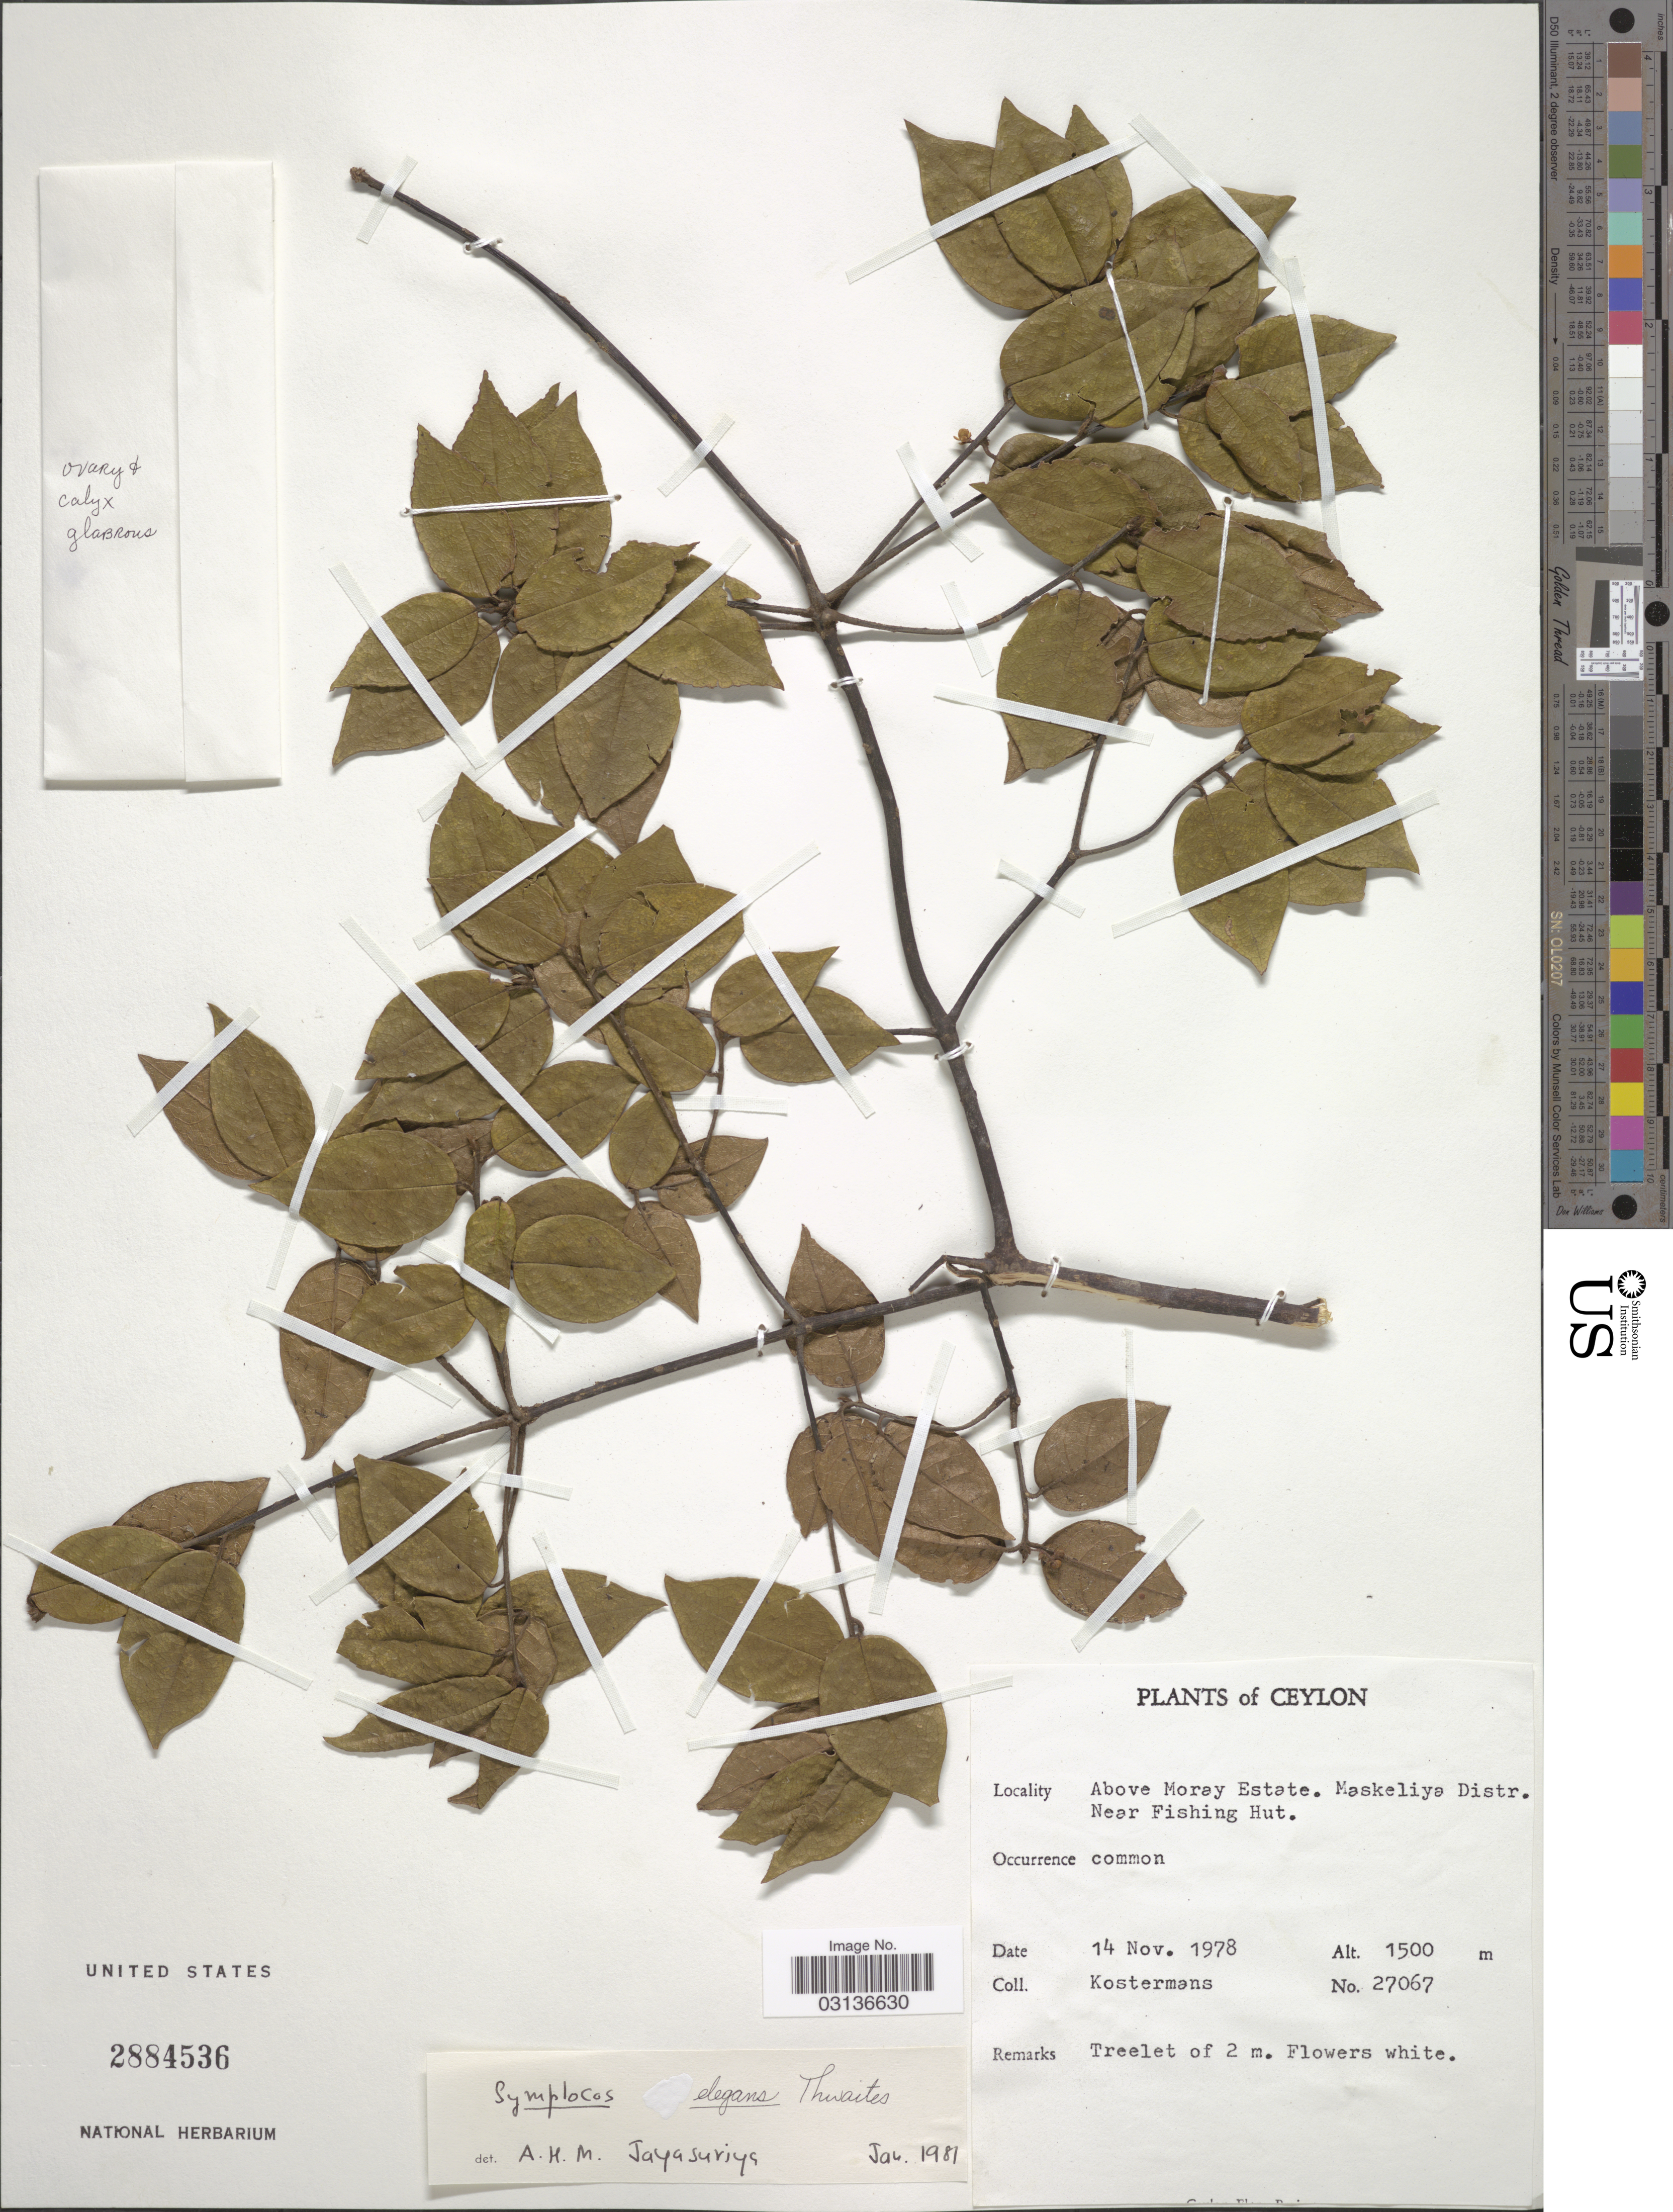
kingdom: Plantae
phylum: Tracheophyta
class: Magnoliopsida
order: Ericales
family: Symplocaceae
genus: Symplocos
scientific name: Symplocos elegans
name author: Thwaites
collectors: Kostermans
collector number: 27067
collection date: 1978-11-14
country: Sri Lanka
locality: Ceylon. Above Moray Estate. Maskeliya Distr. Near Fishing Hut.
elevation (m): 1500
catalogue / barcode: US 2884536